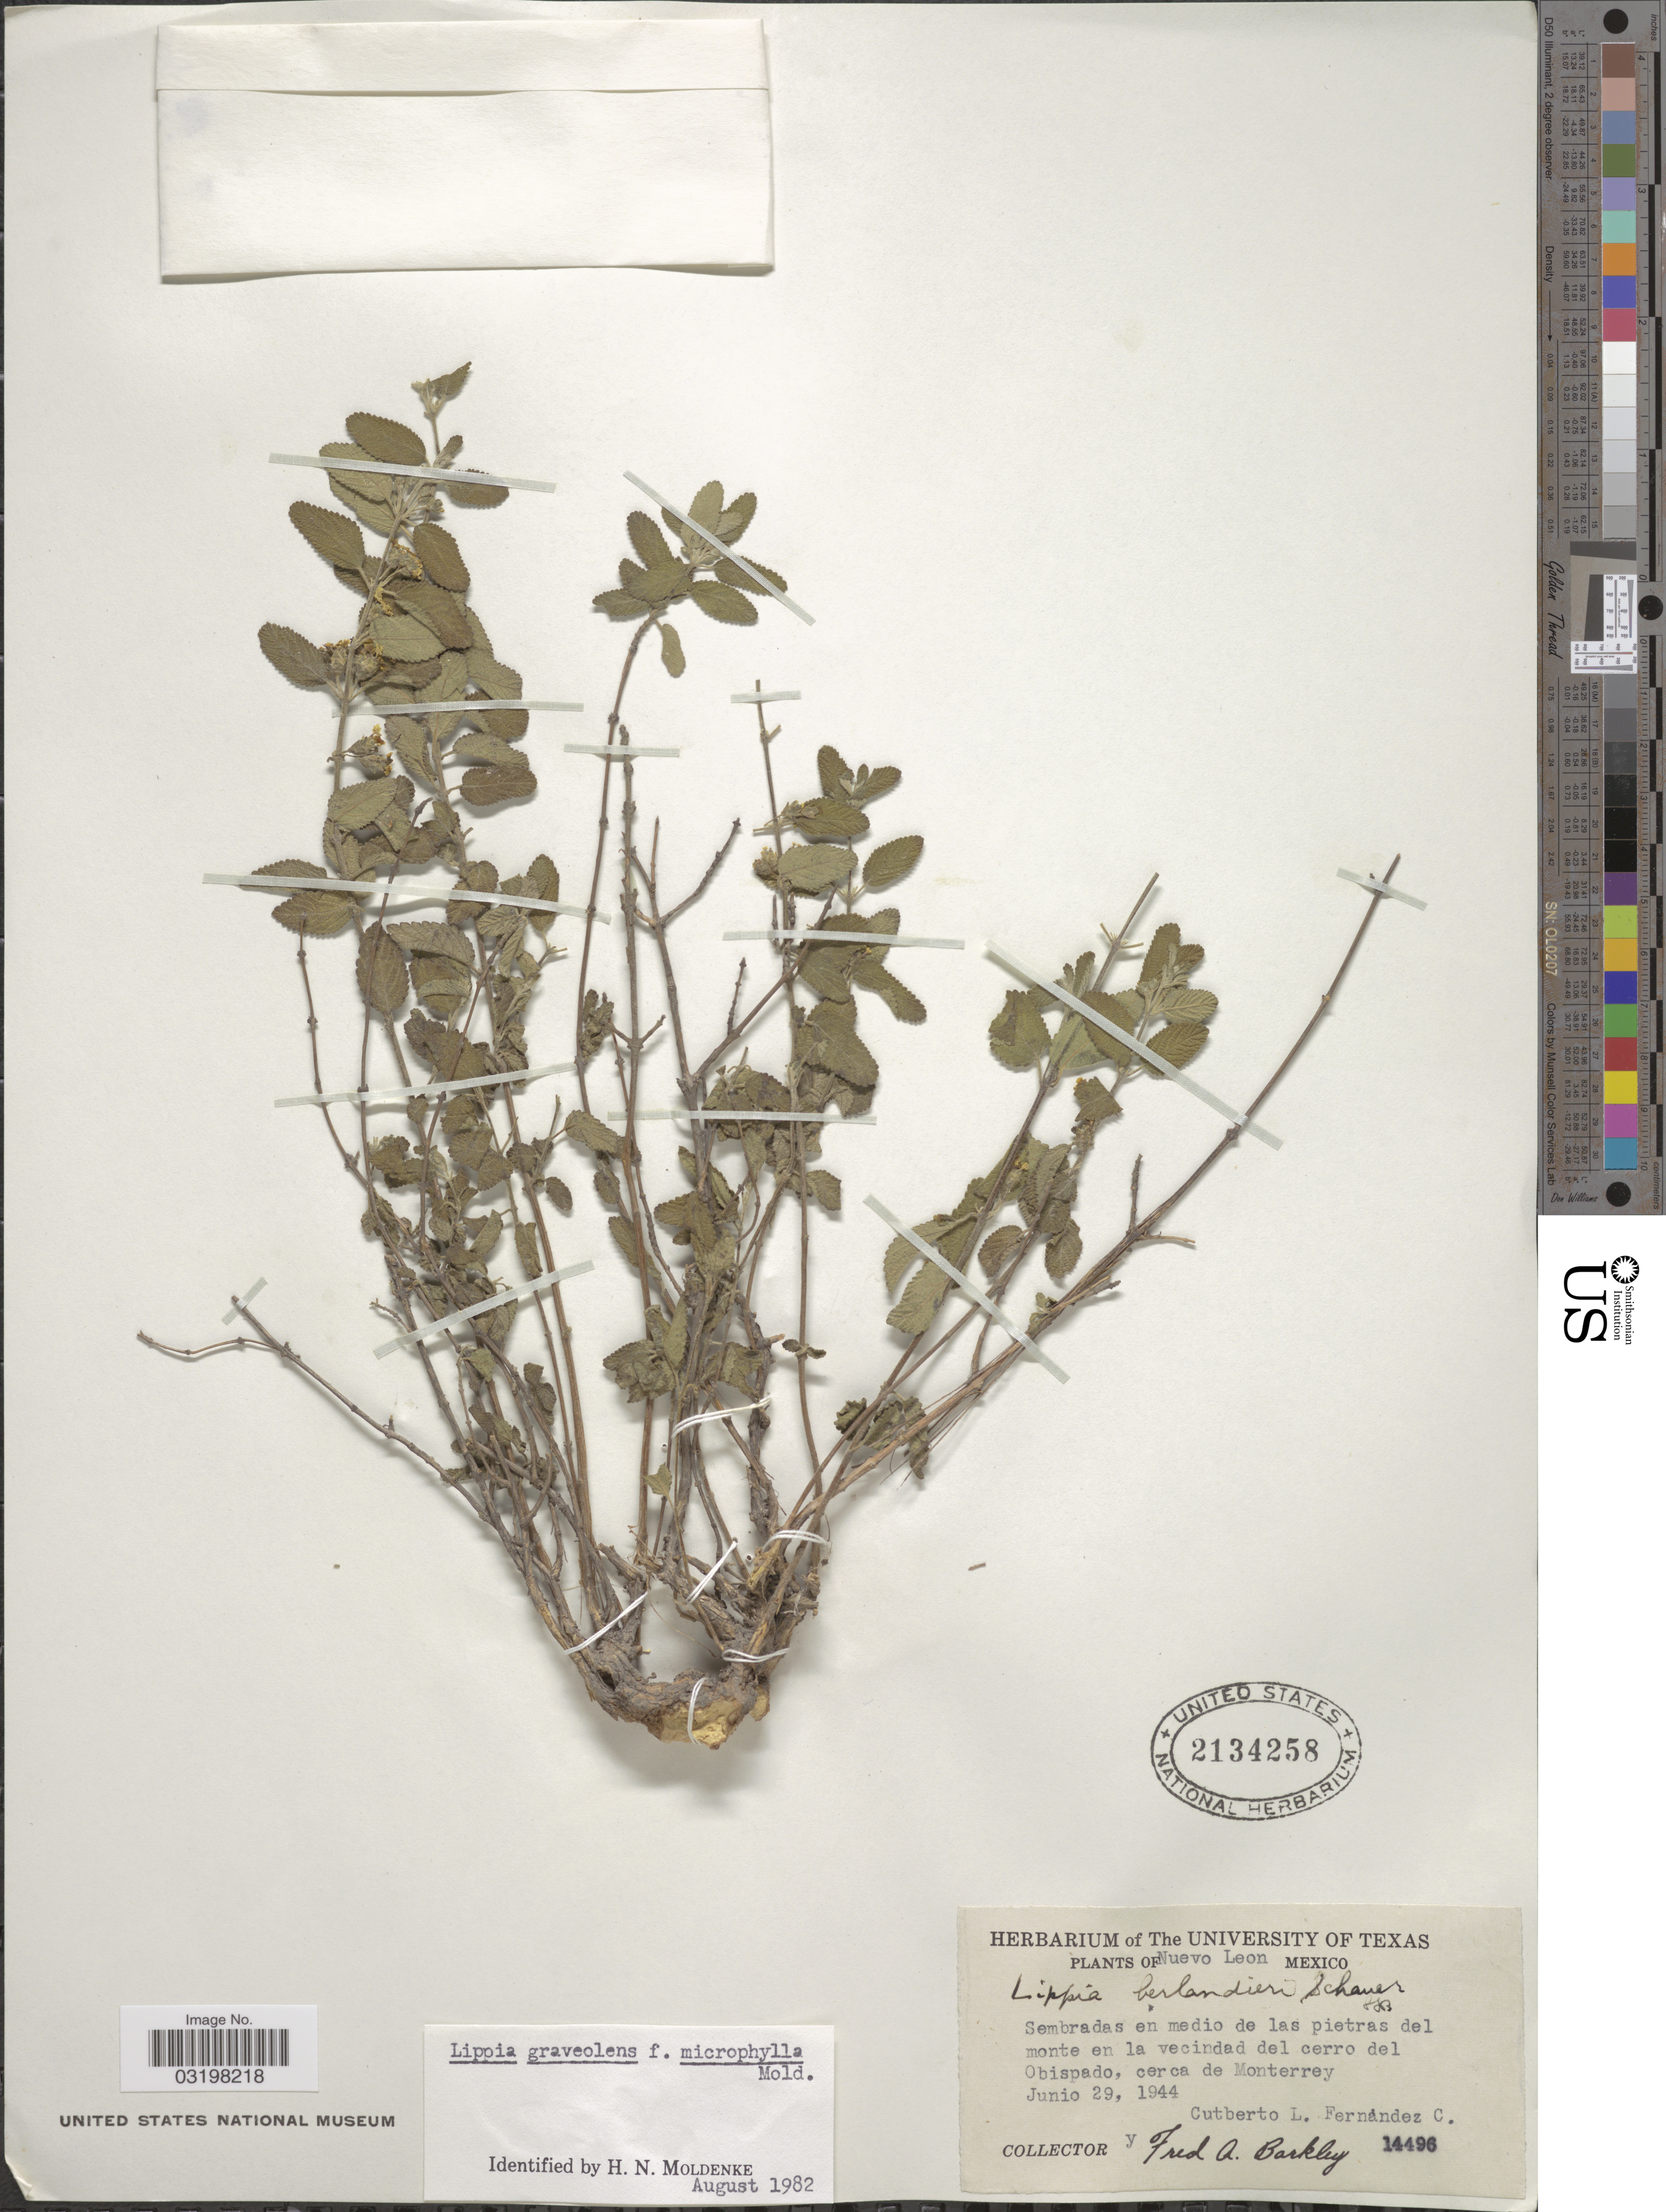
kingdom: Plantae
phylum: Tracheophyta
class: Magnoliopsida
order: Lamiales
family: Verbenaceae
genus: Lippia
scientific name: Lippia graveolens f. microphylla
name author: Kunth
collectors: C. L. Fernández C. & F. A. Barkley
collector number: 14496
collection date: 1944-06-29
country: Mexico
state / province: Nuevo León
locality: Sembradas en medio de las pietras del monte en la vecindad del cerro del Obispado, cerca de Monterrey.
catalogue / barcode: US 2134258